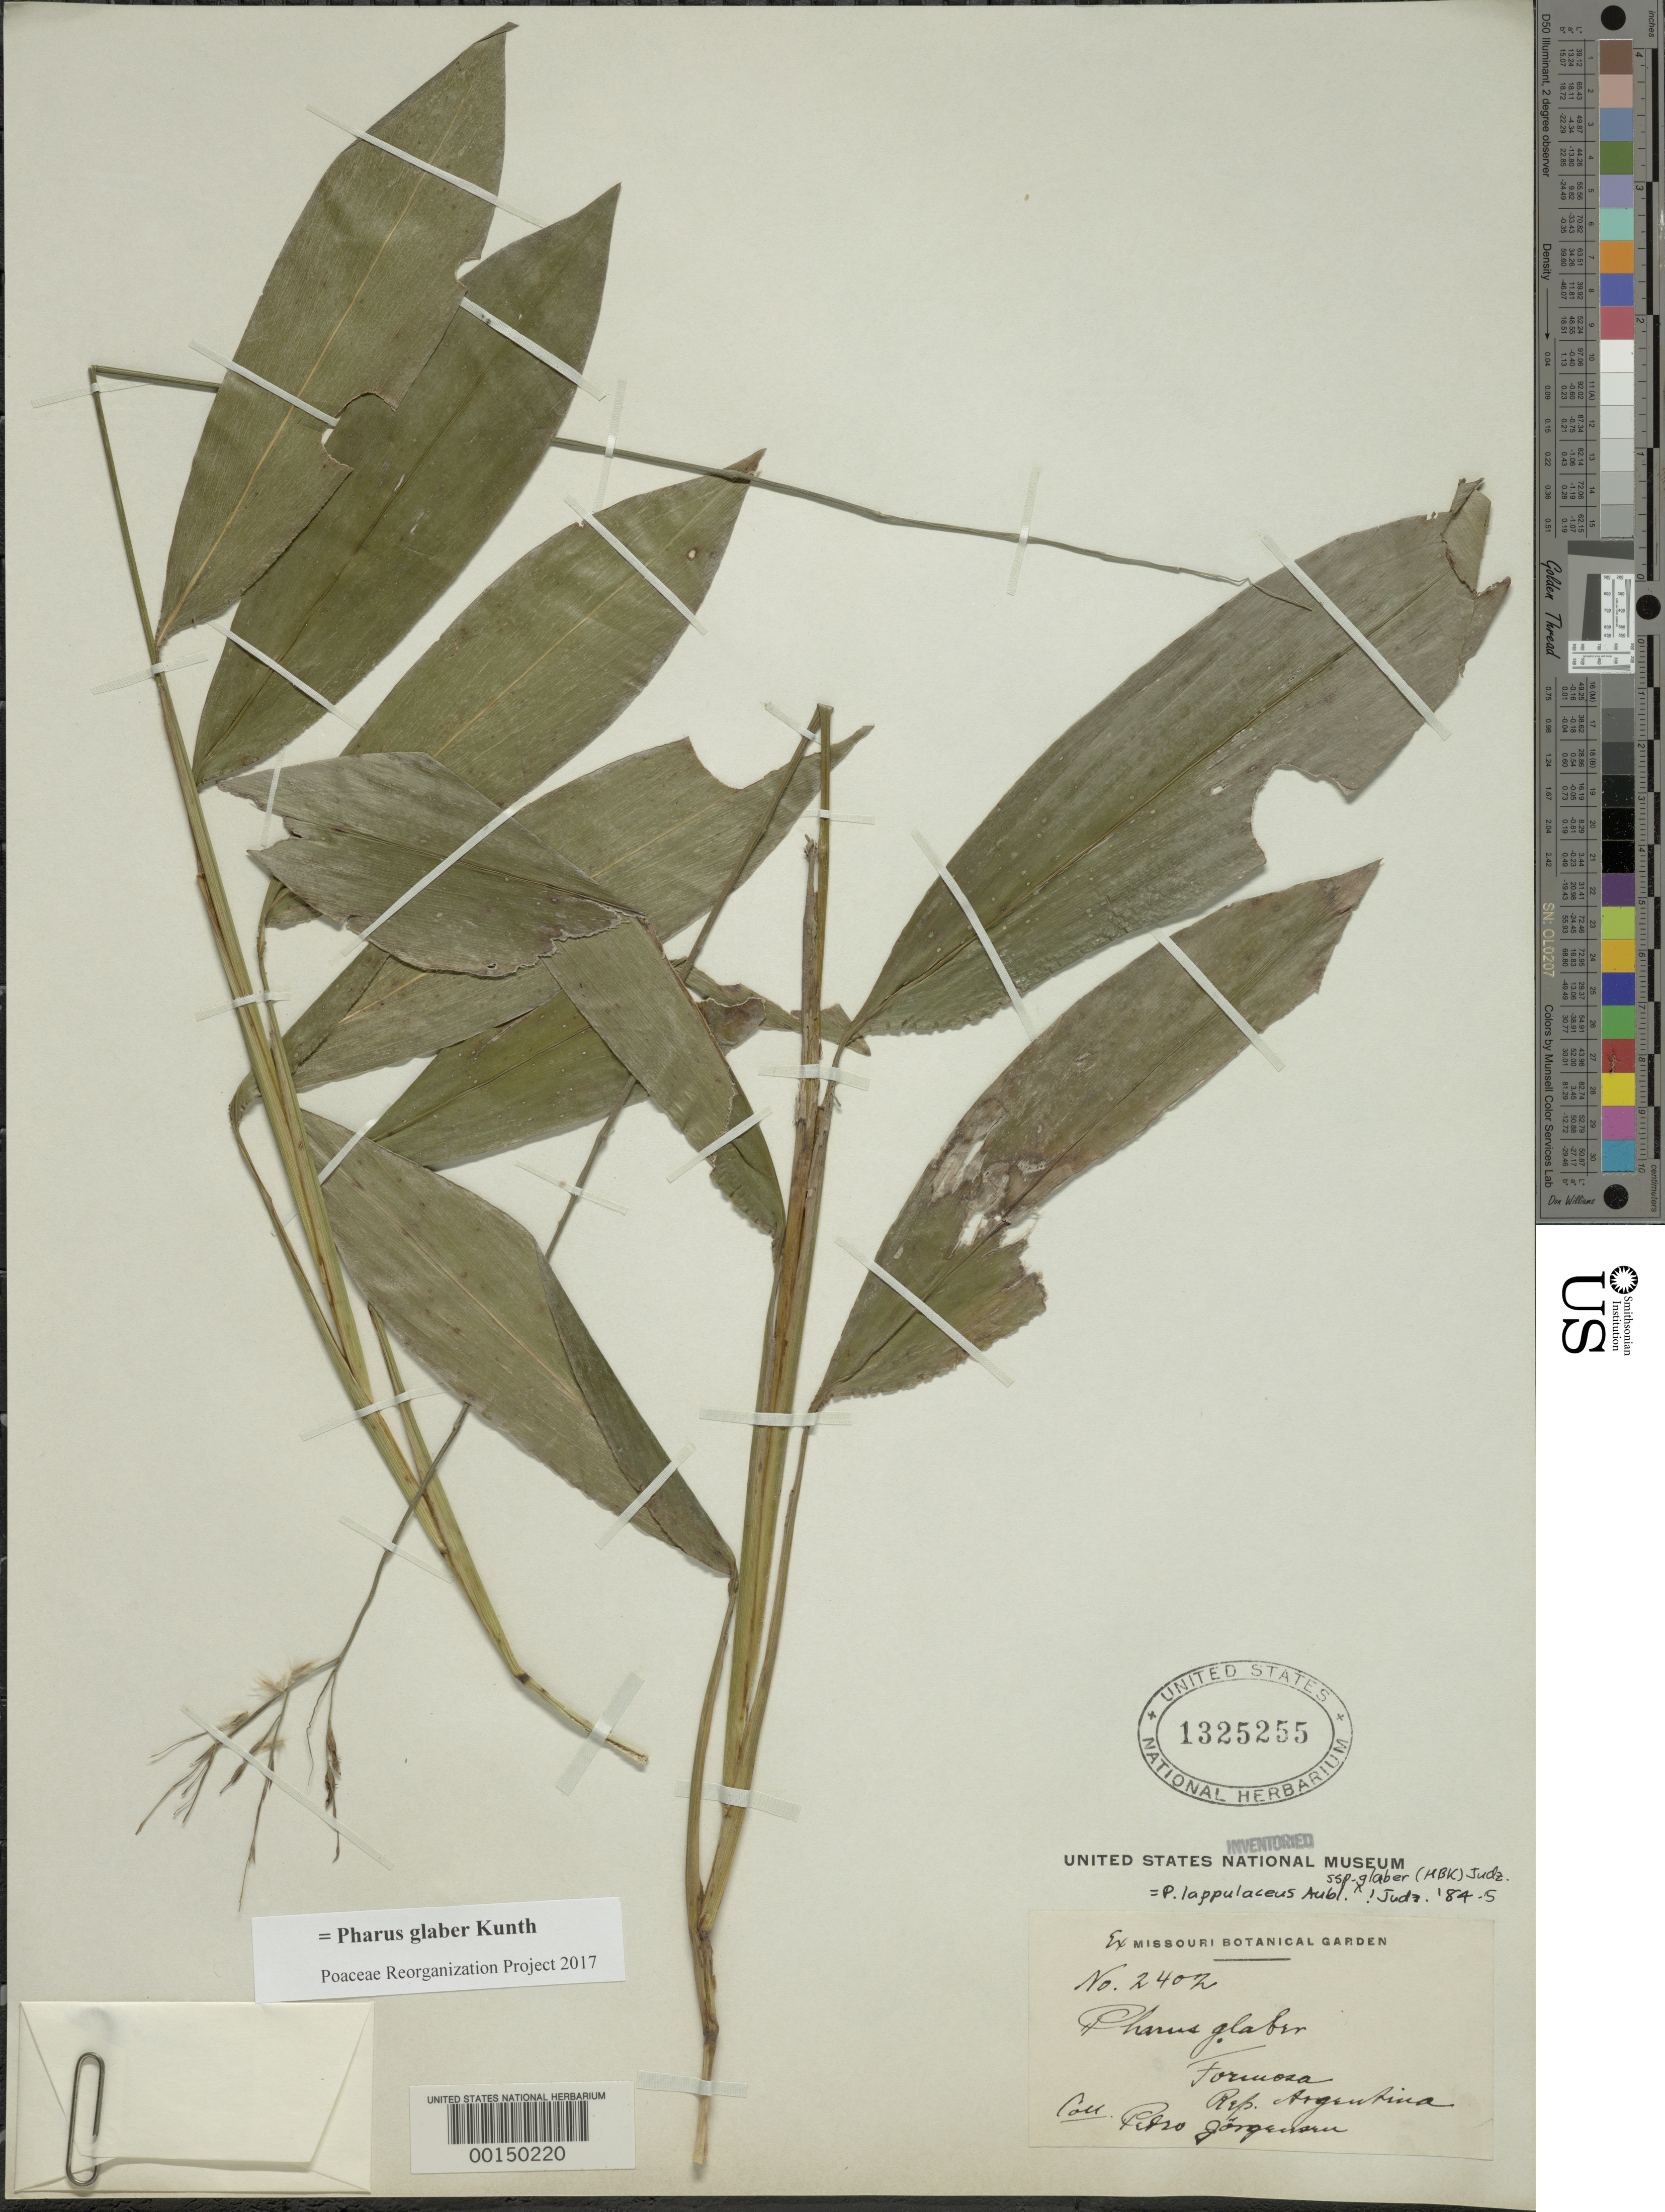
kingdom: Plantae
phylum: Tracheophyta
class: Liliopsida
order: Poales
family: Poaceae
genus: Pharus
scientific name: Pharus glaber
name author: Kunth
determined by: Poaceae Reorganization Project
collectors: P. Jorgensen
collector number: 2402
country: Argentina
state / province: Formosa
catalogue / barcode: US 1325255